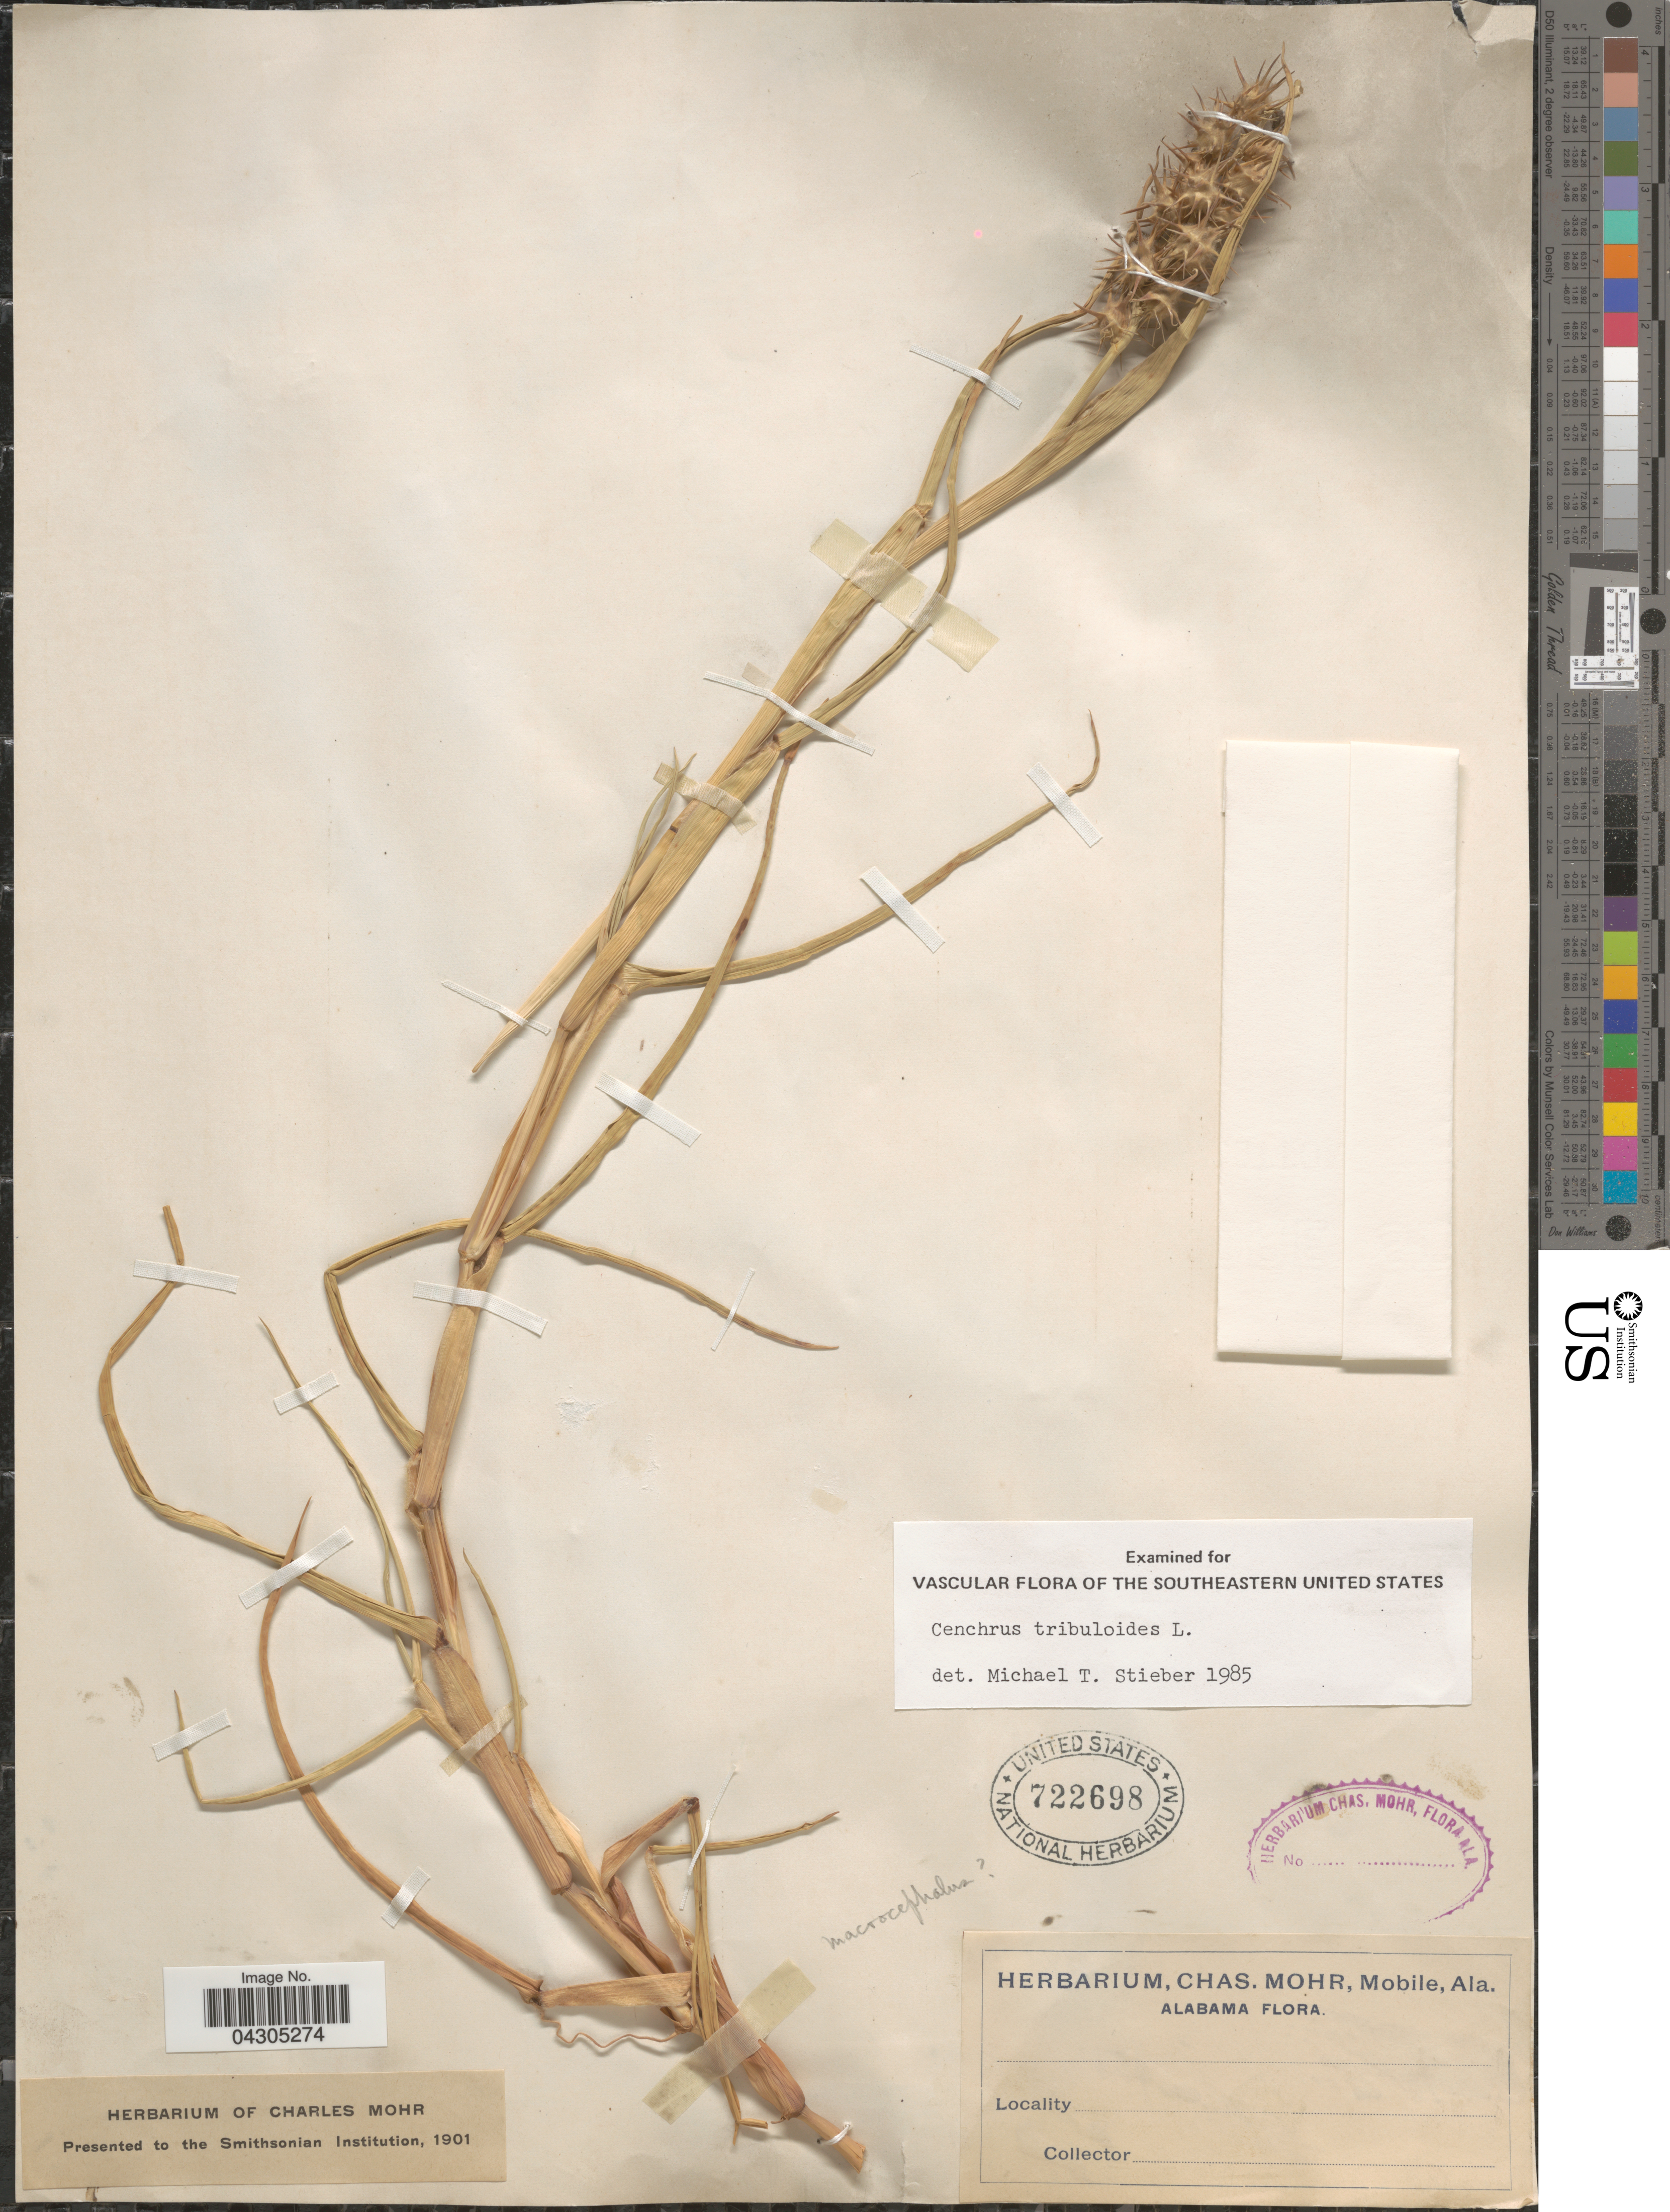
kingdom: Plantae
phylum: Tracheophyta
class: Liliopsida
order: Poales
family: Poaceae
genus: Cenchrus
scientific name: Cenchrus tribuloides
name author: L.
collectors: ex herb. Charles Mohr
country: United States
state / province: Alabama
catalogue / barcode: US 722698